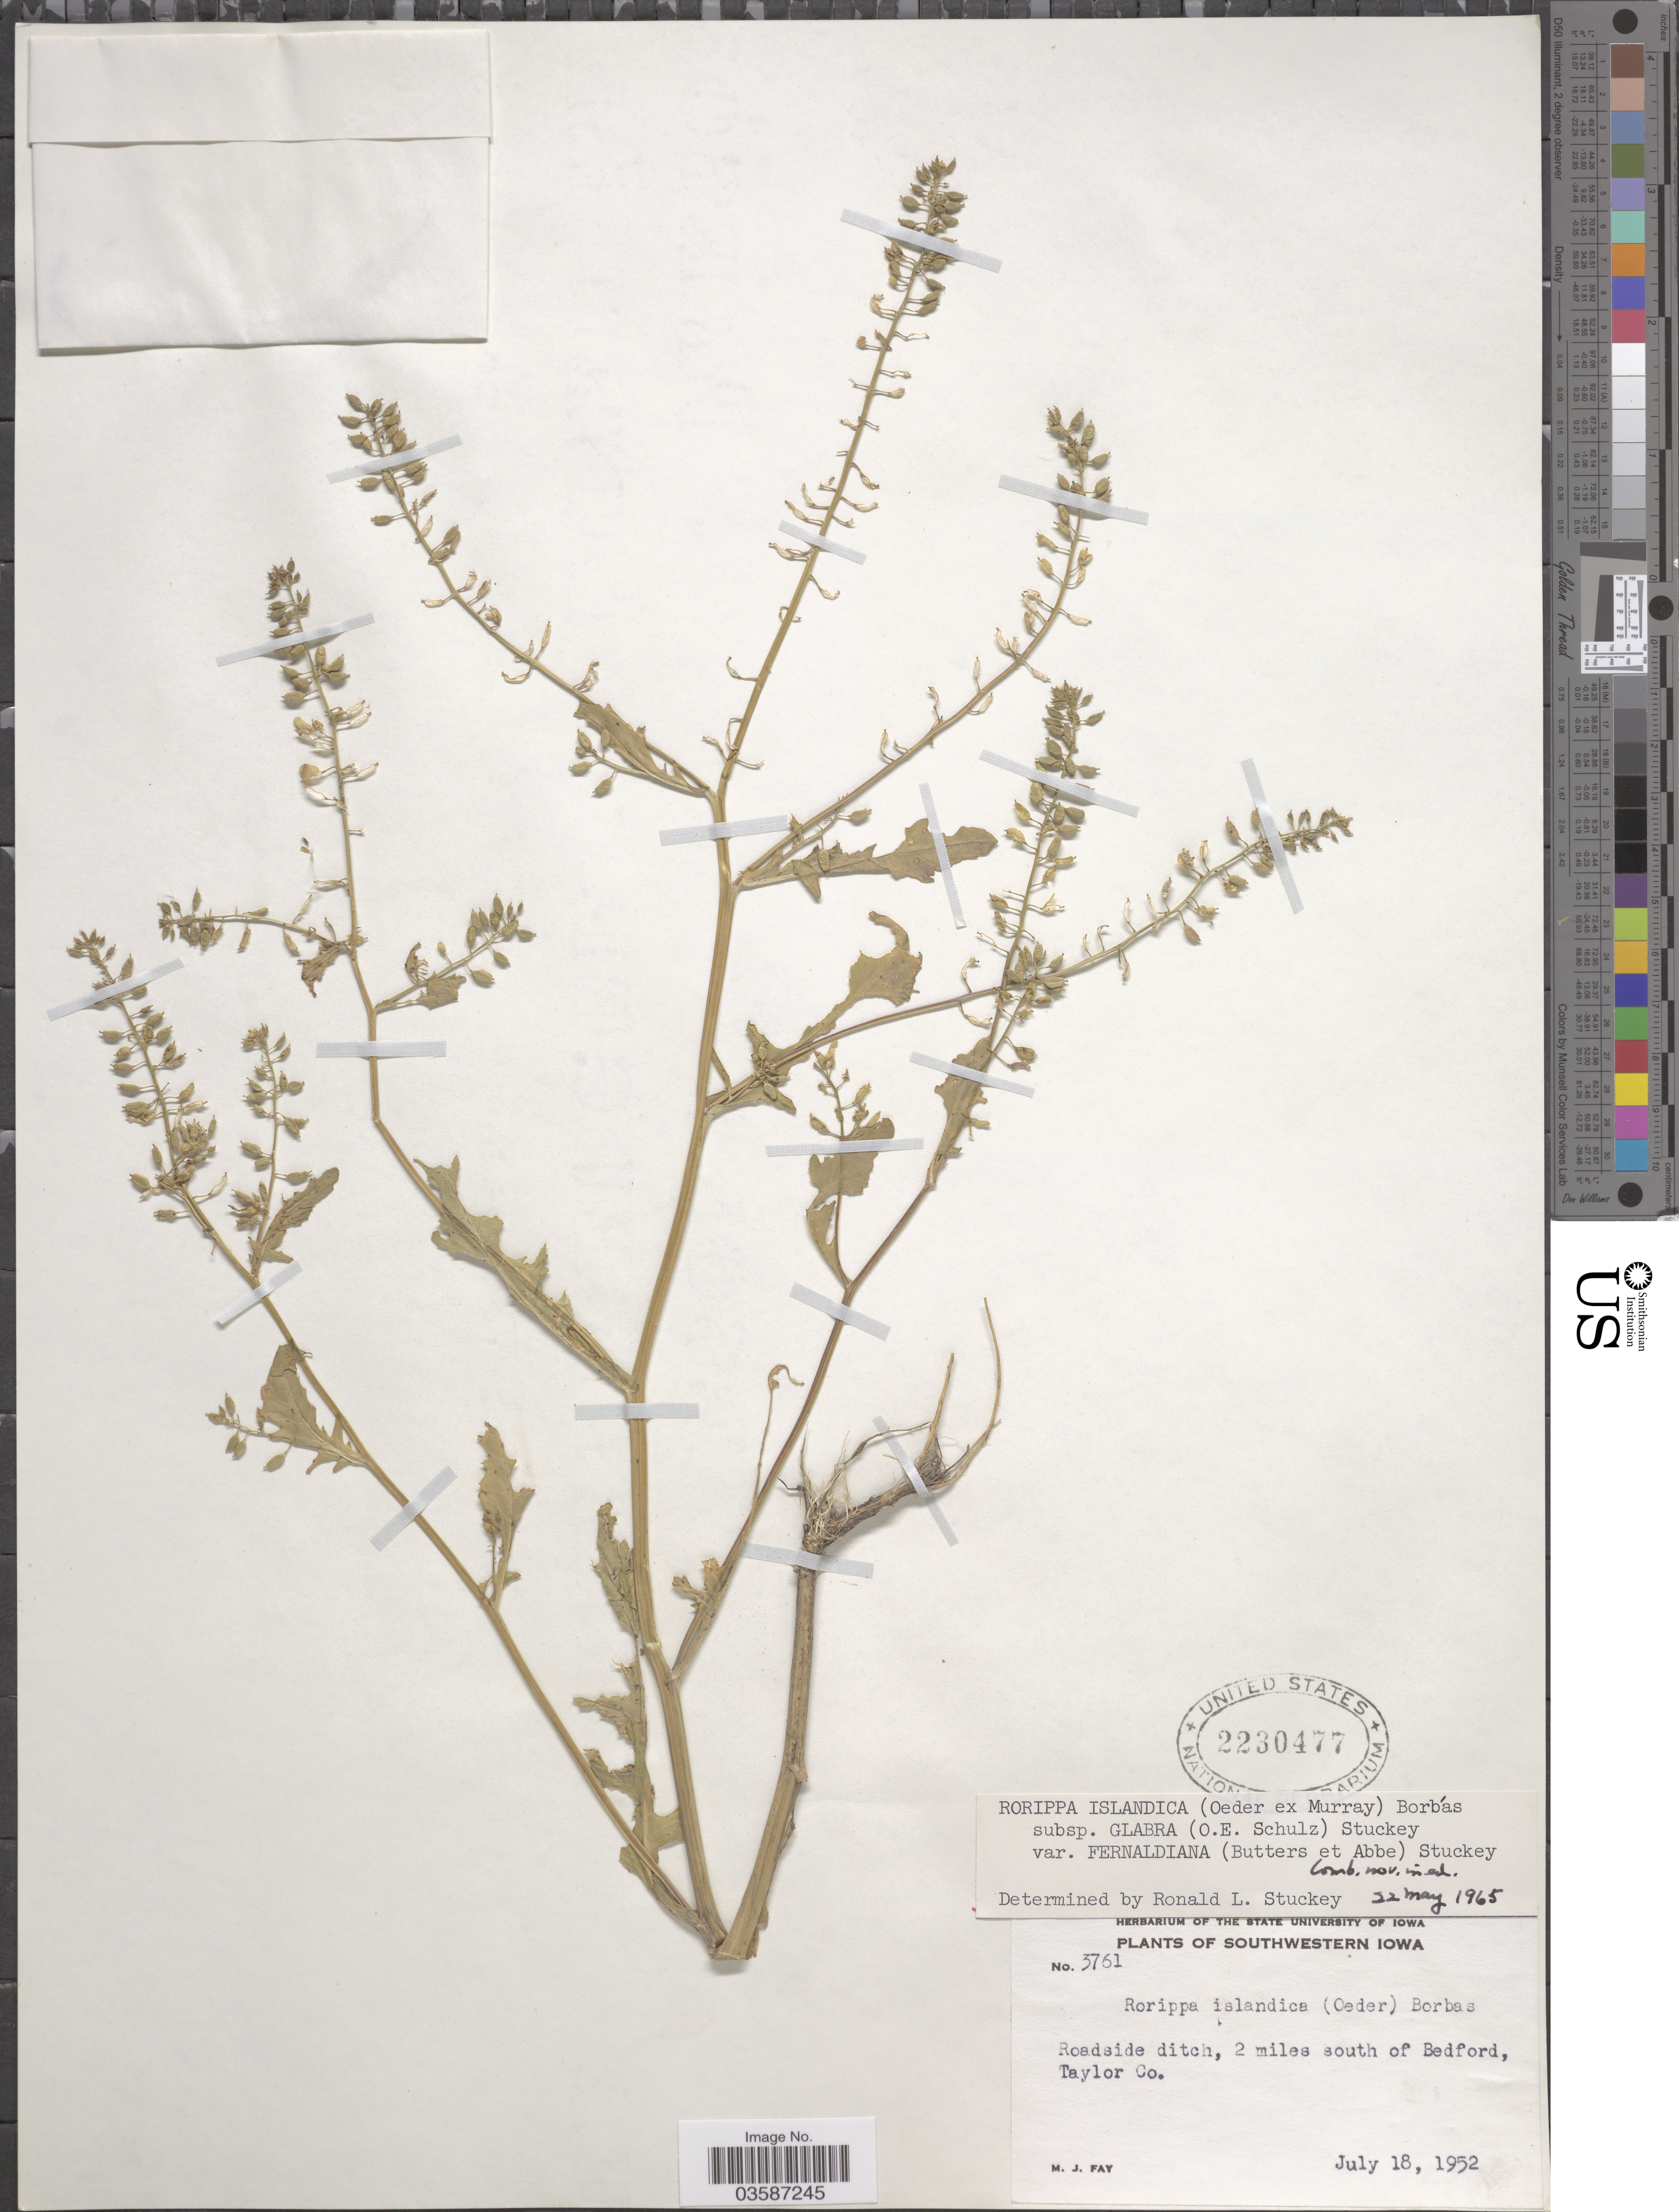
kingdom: Plantae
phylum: Tracheophyta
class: Magnoliopsida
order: Brassicales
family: Brassicaceae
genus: Rorippa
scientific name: Rorippa islandica var. fernaldiana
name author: Butters & Abbe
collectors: M. Fay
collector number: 3761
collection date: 1952-07-18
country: United States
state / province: Iowa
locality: Southwestern Iowa. Roadside ditch, 2 miles south of Bedford, Taylor Co.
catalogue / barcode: US 2230477